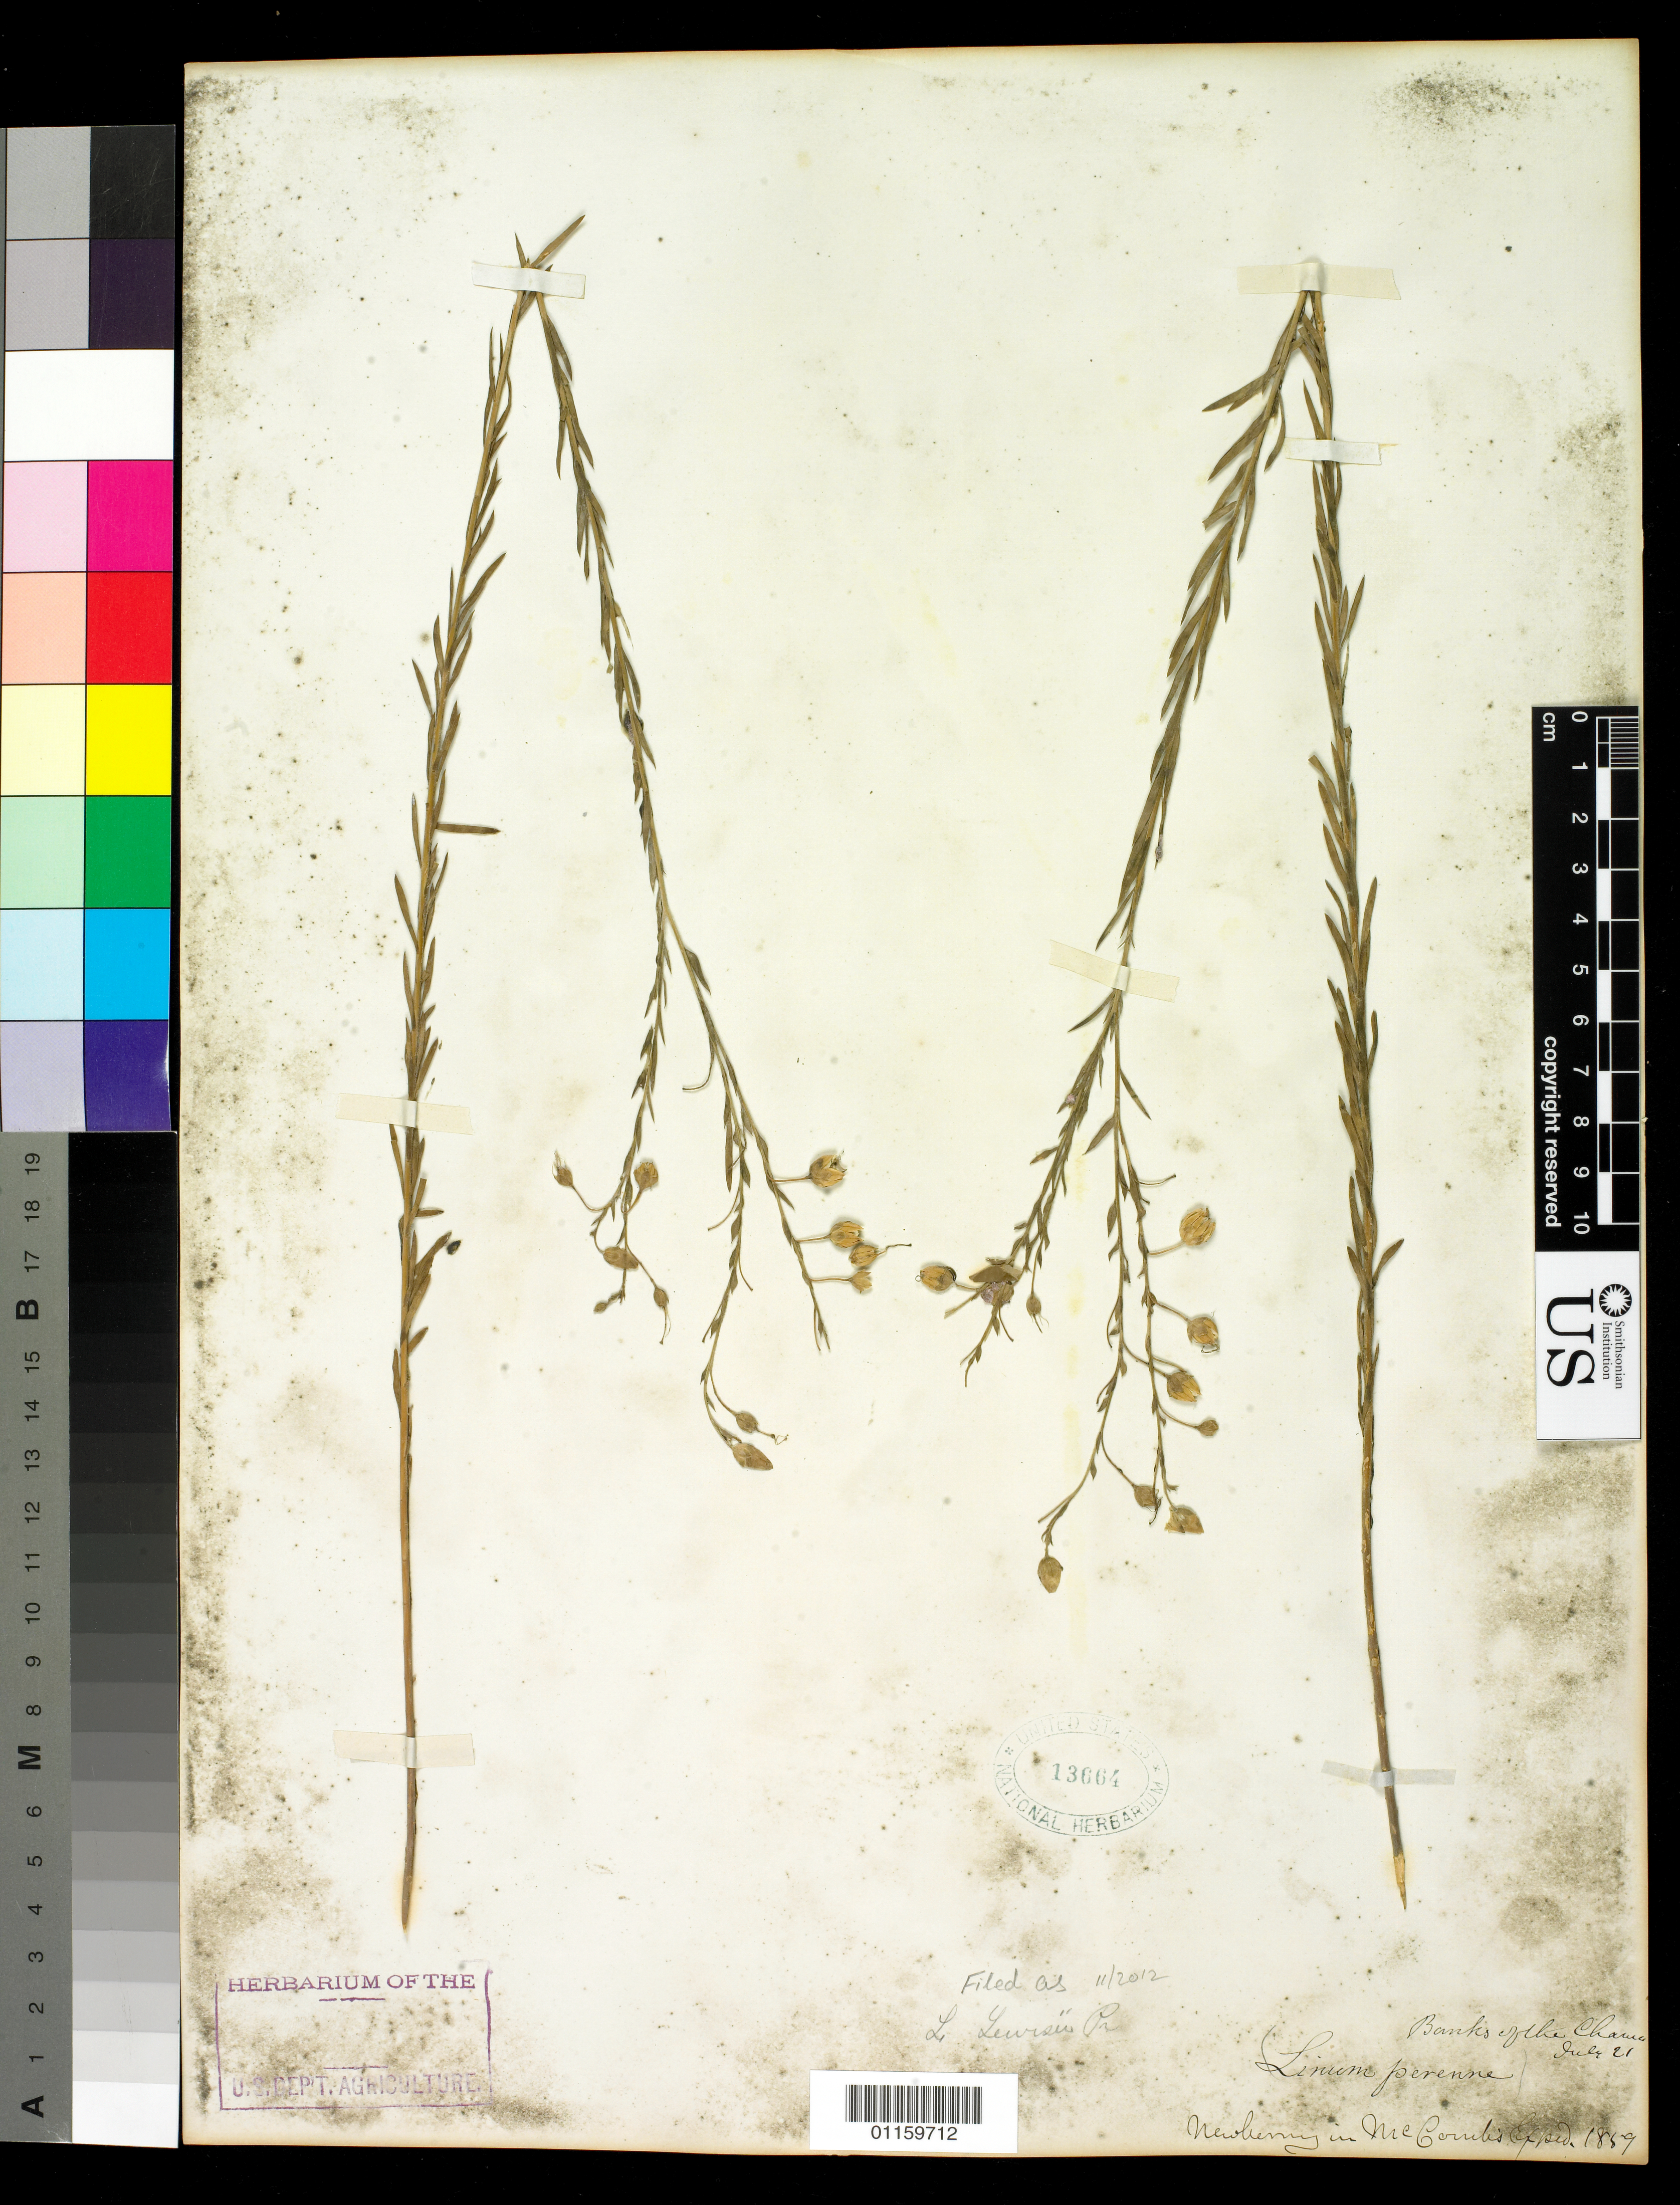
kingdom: Plantae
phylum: Tracheophyta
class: Magnoliopsida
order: Malpighiales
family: Linaceae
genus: Linum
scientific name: Linum lewisii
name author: Pursh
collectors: -. Newberry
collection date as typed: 21 Jul 1859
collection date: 1859-07-21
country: United States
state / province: New Mexico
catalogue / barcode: US 13664